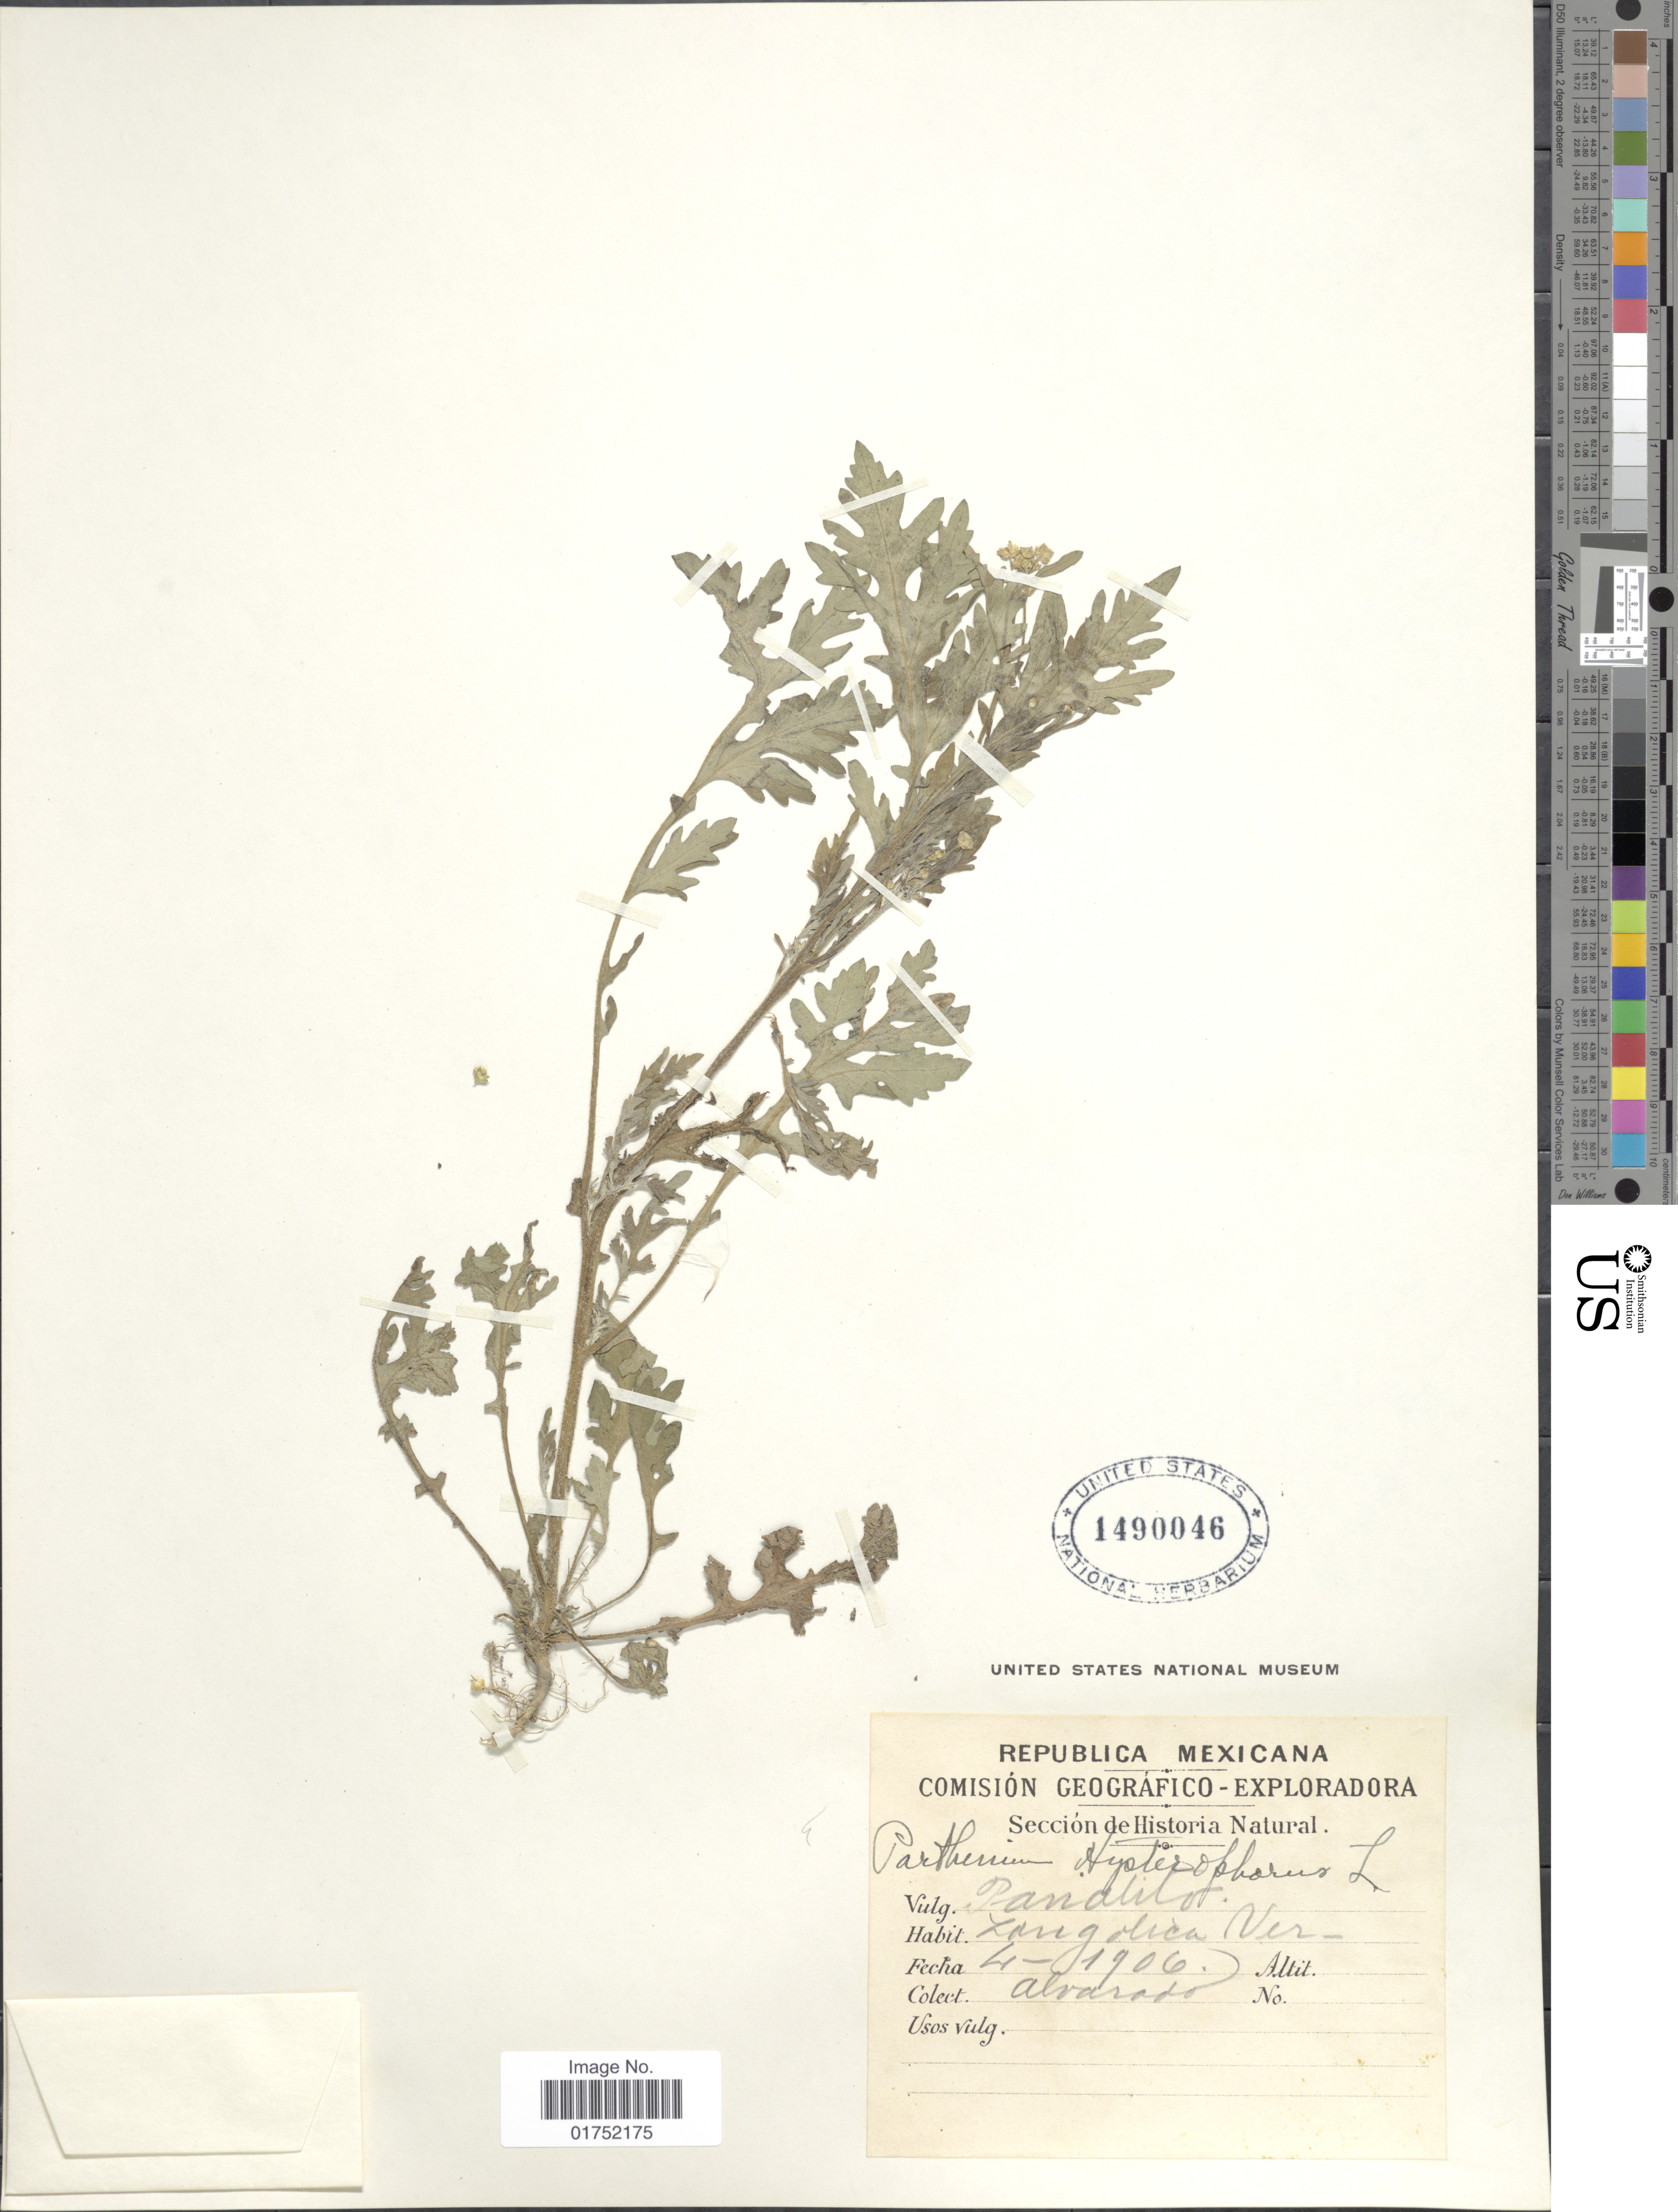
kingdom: Plantae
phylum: Tracheophyta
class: Magnoliopsida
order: Asterales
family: Asteraceae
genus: Parthenium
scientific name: Parthenium hysterophorus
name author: L.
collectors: -. Alvarado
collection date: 1906-04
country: Mexico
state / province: Veracruz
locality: Republica Mexicana, Zongolica, Ver.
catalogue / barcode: US 1490046